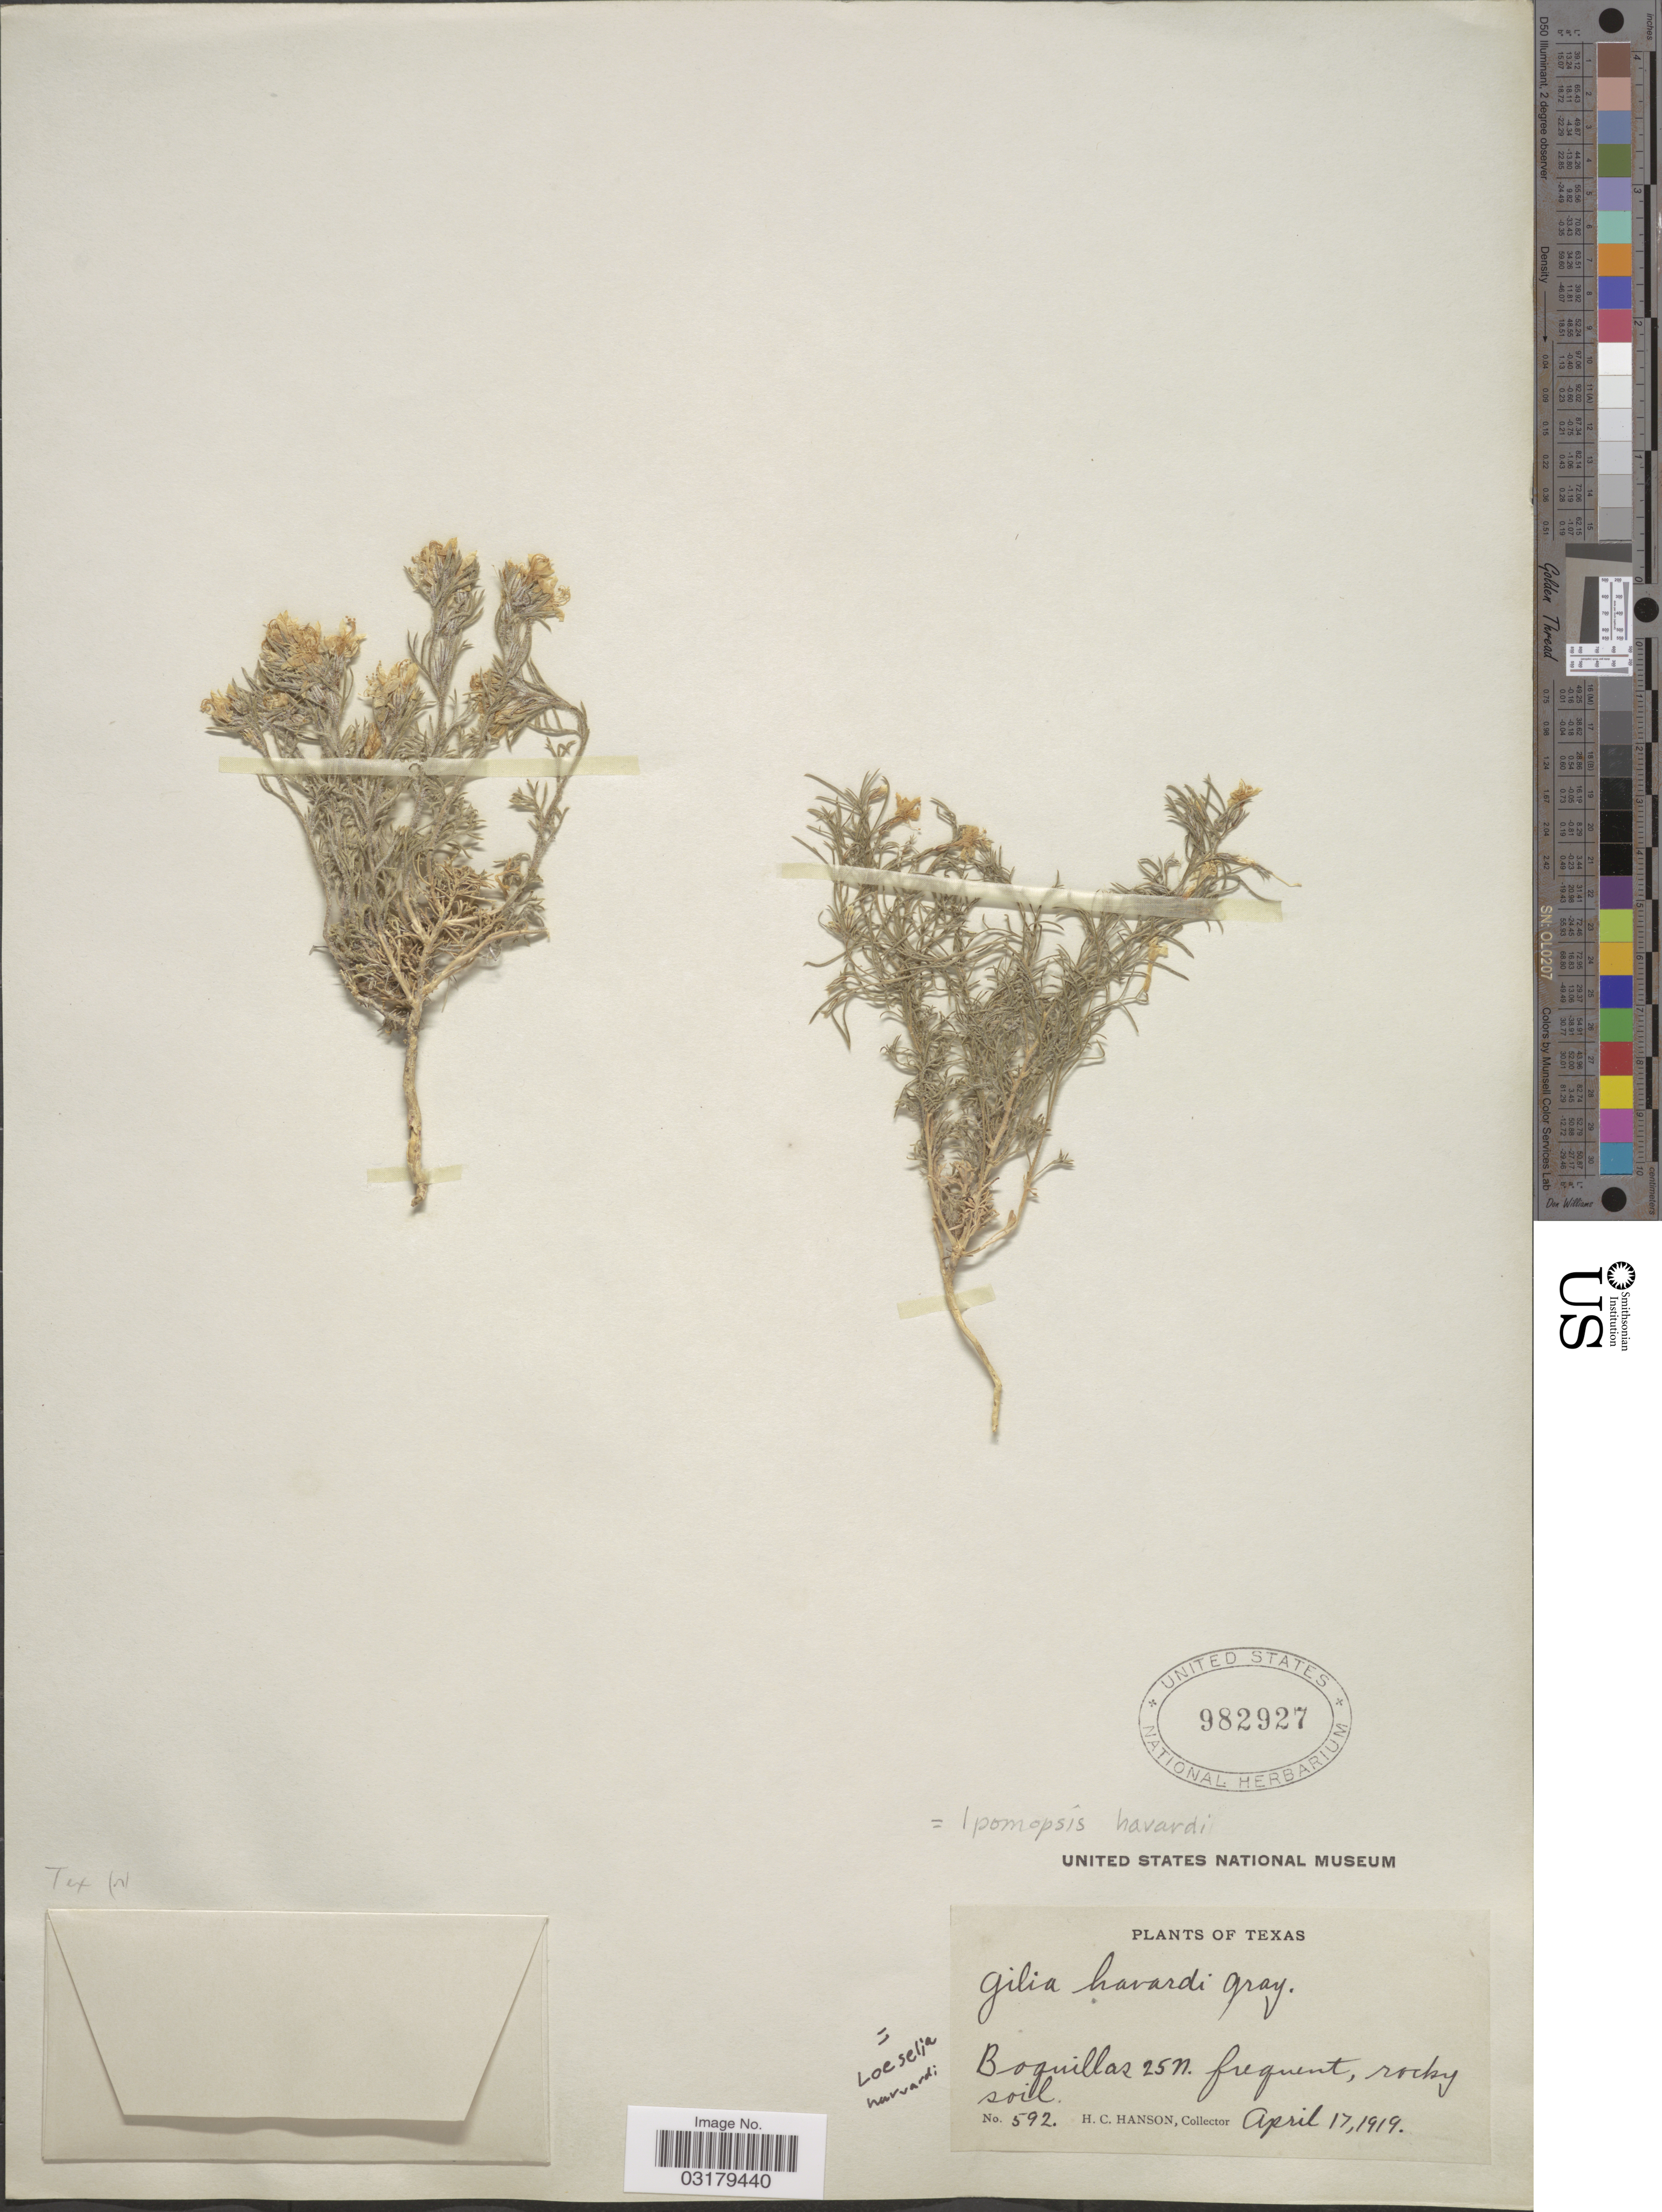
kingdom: Plantae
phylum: Tracheophyta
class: Magnoliopsida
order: Ericales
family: Polemoniaceae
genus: Ipomopsis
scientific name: Ipomopsis havardii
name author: (A. Gray) V.E. Grant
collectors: H. Hanson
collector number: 592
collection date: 1919-04-17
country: United States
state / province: Texas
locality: Boquillas 25n.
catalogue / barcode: US 982927